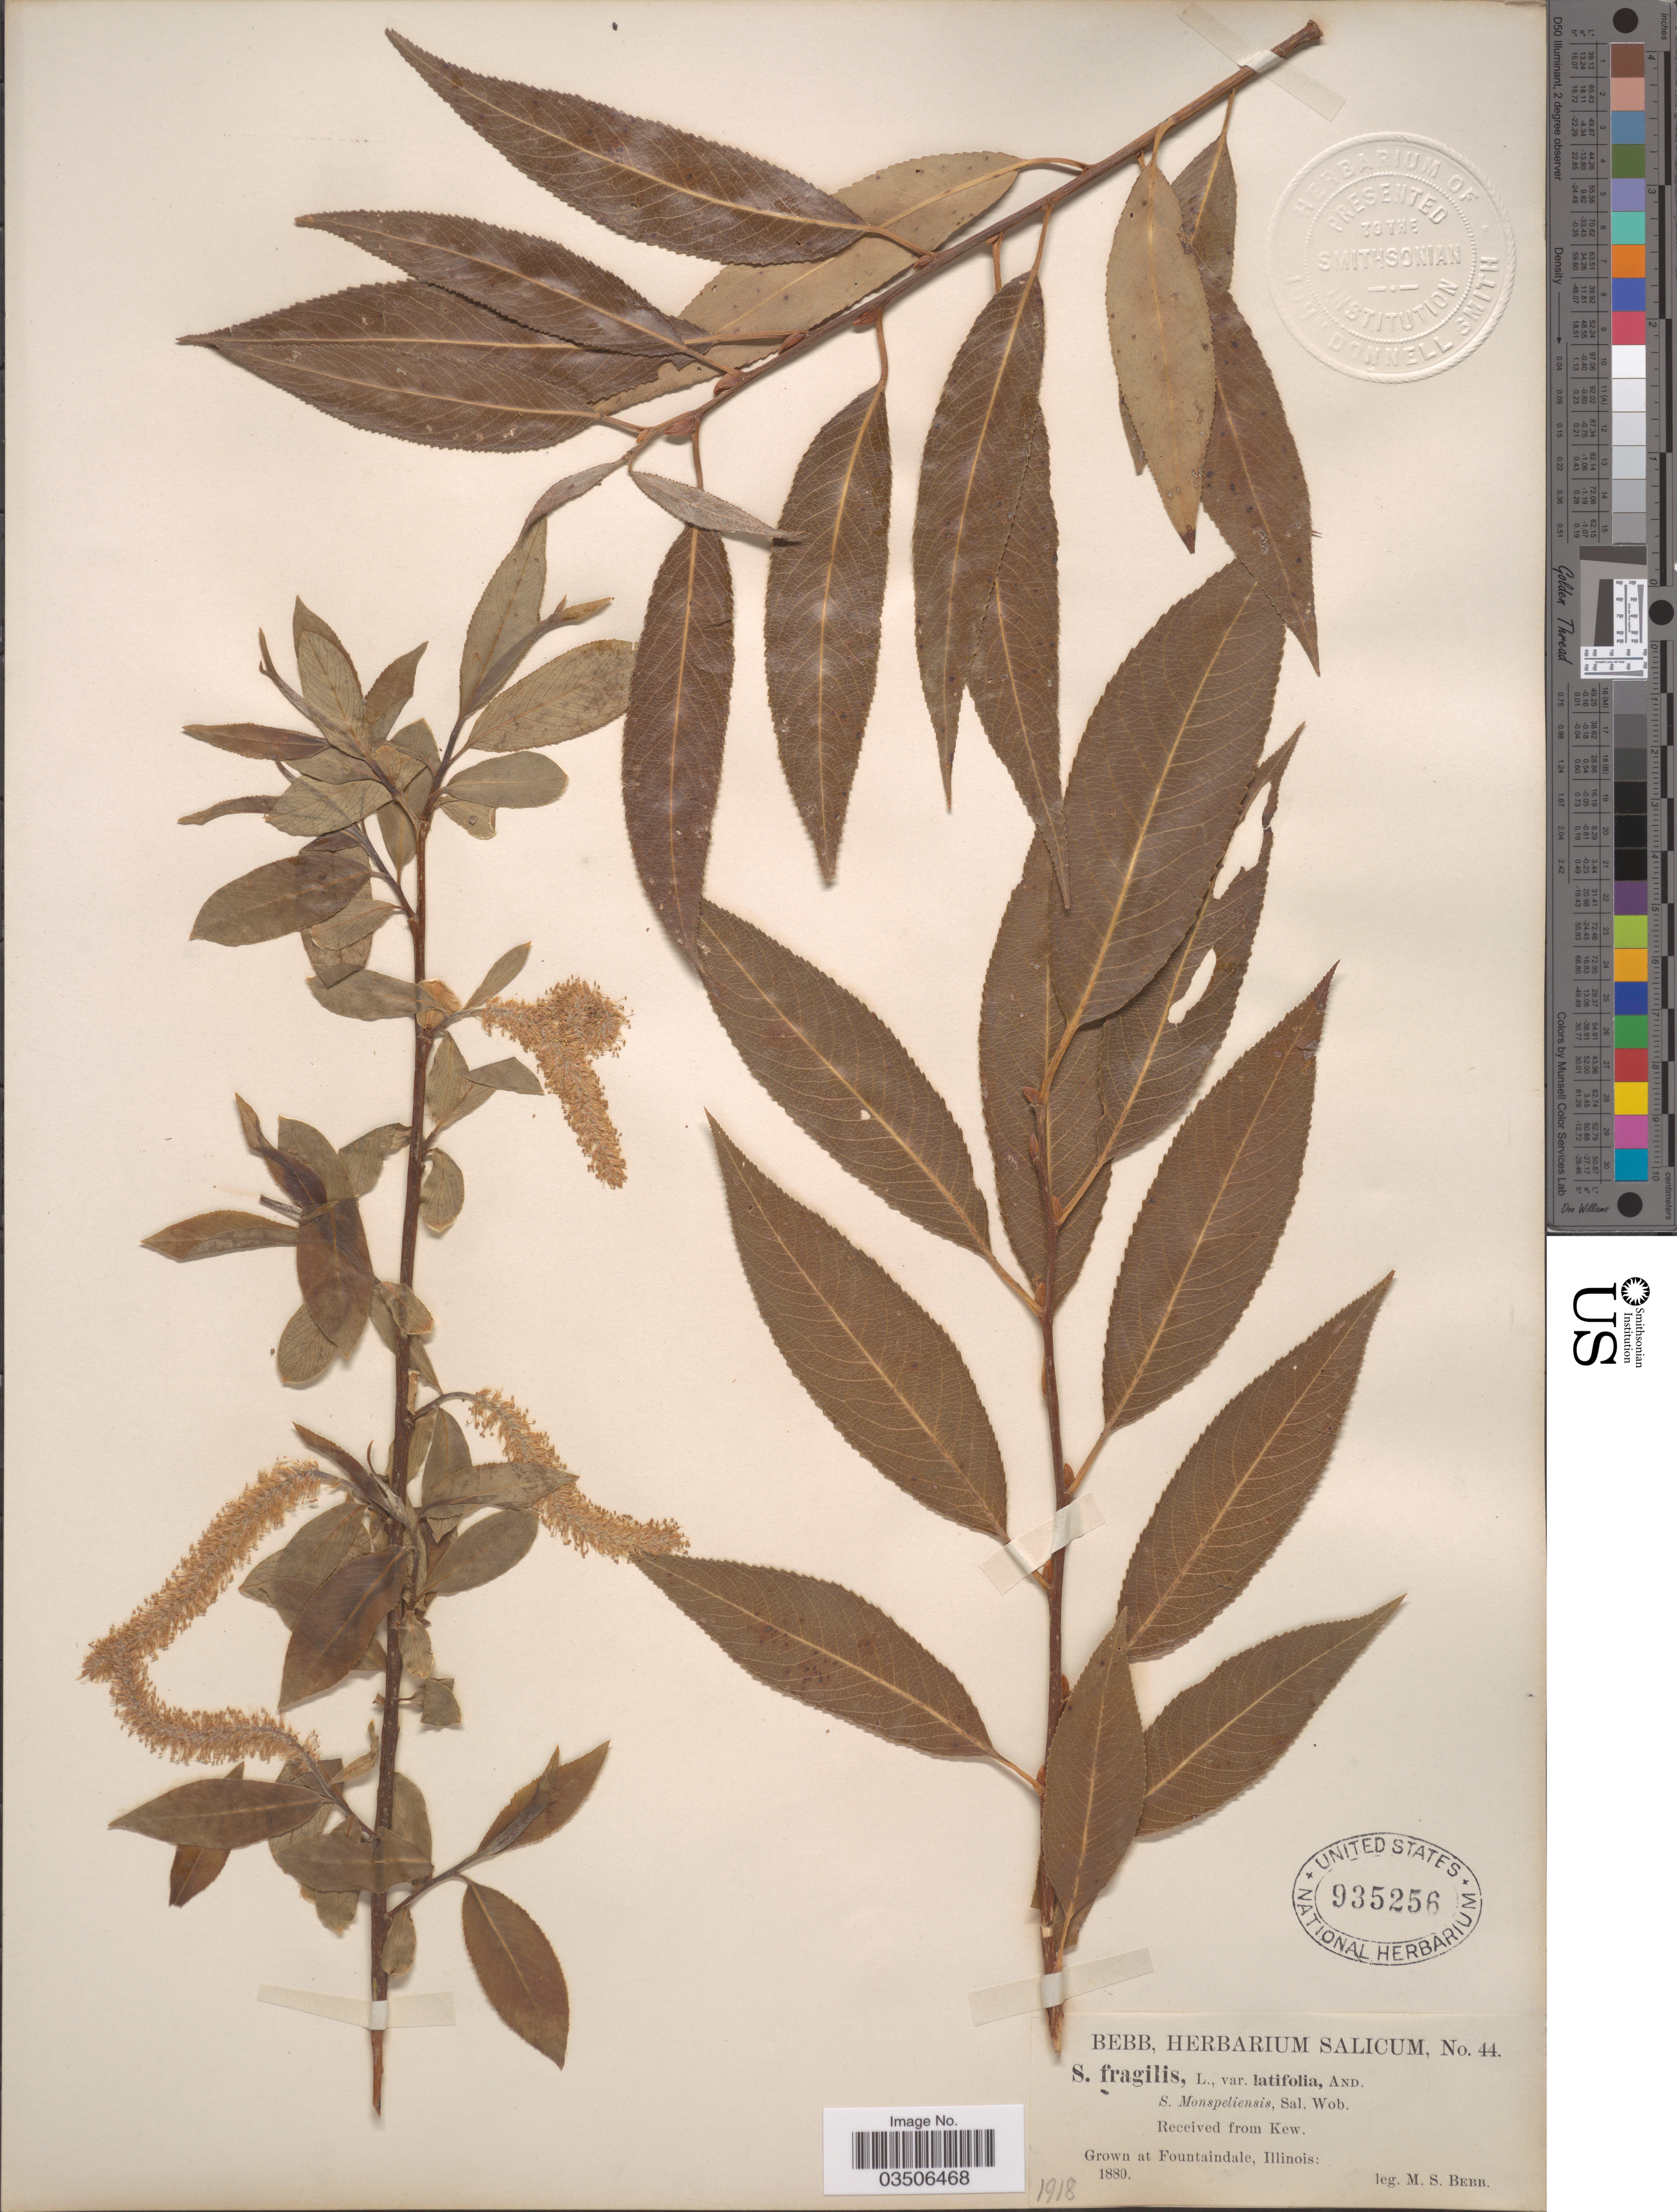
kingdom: Plantae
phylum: Tracheophyta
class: Magnoliopsida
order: Malpighiales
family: Salicaceae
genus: Salix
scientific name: Salix fragilis var. latifolia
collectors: M. Bebb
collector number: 44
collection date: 1880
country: United States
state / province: Illinois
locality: Grown at Fountaindale.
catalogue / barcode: US 935256